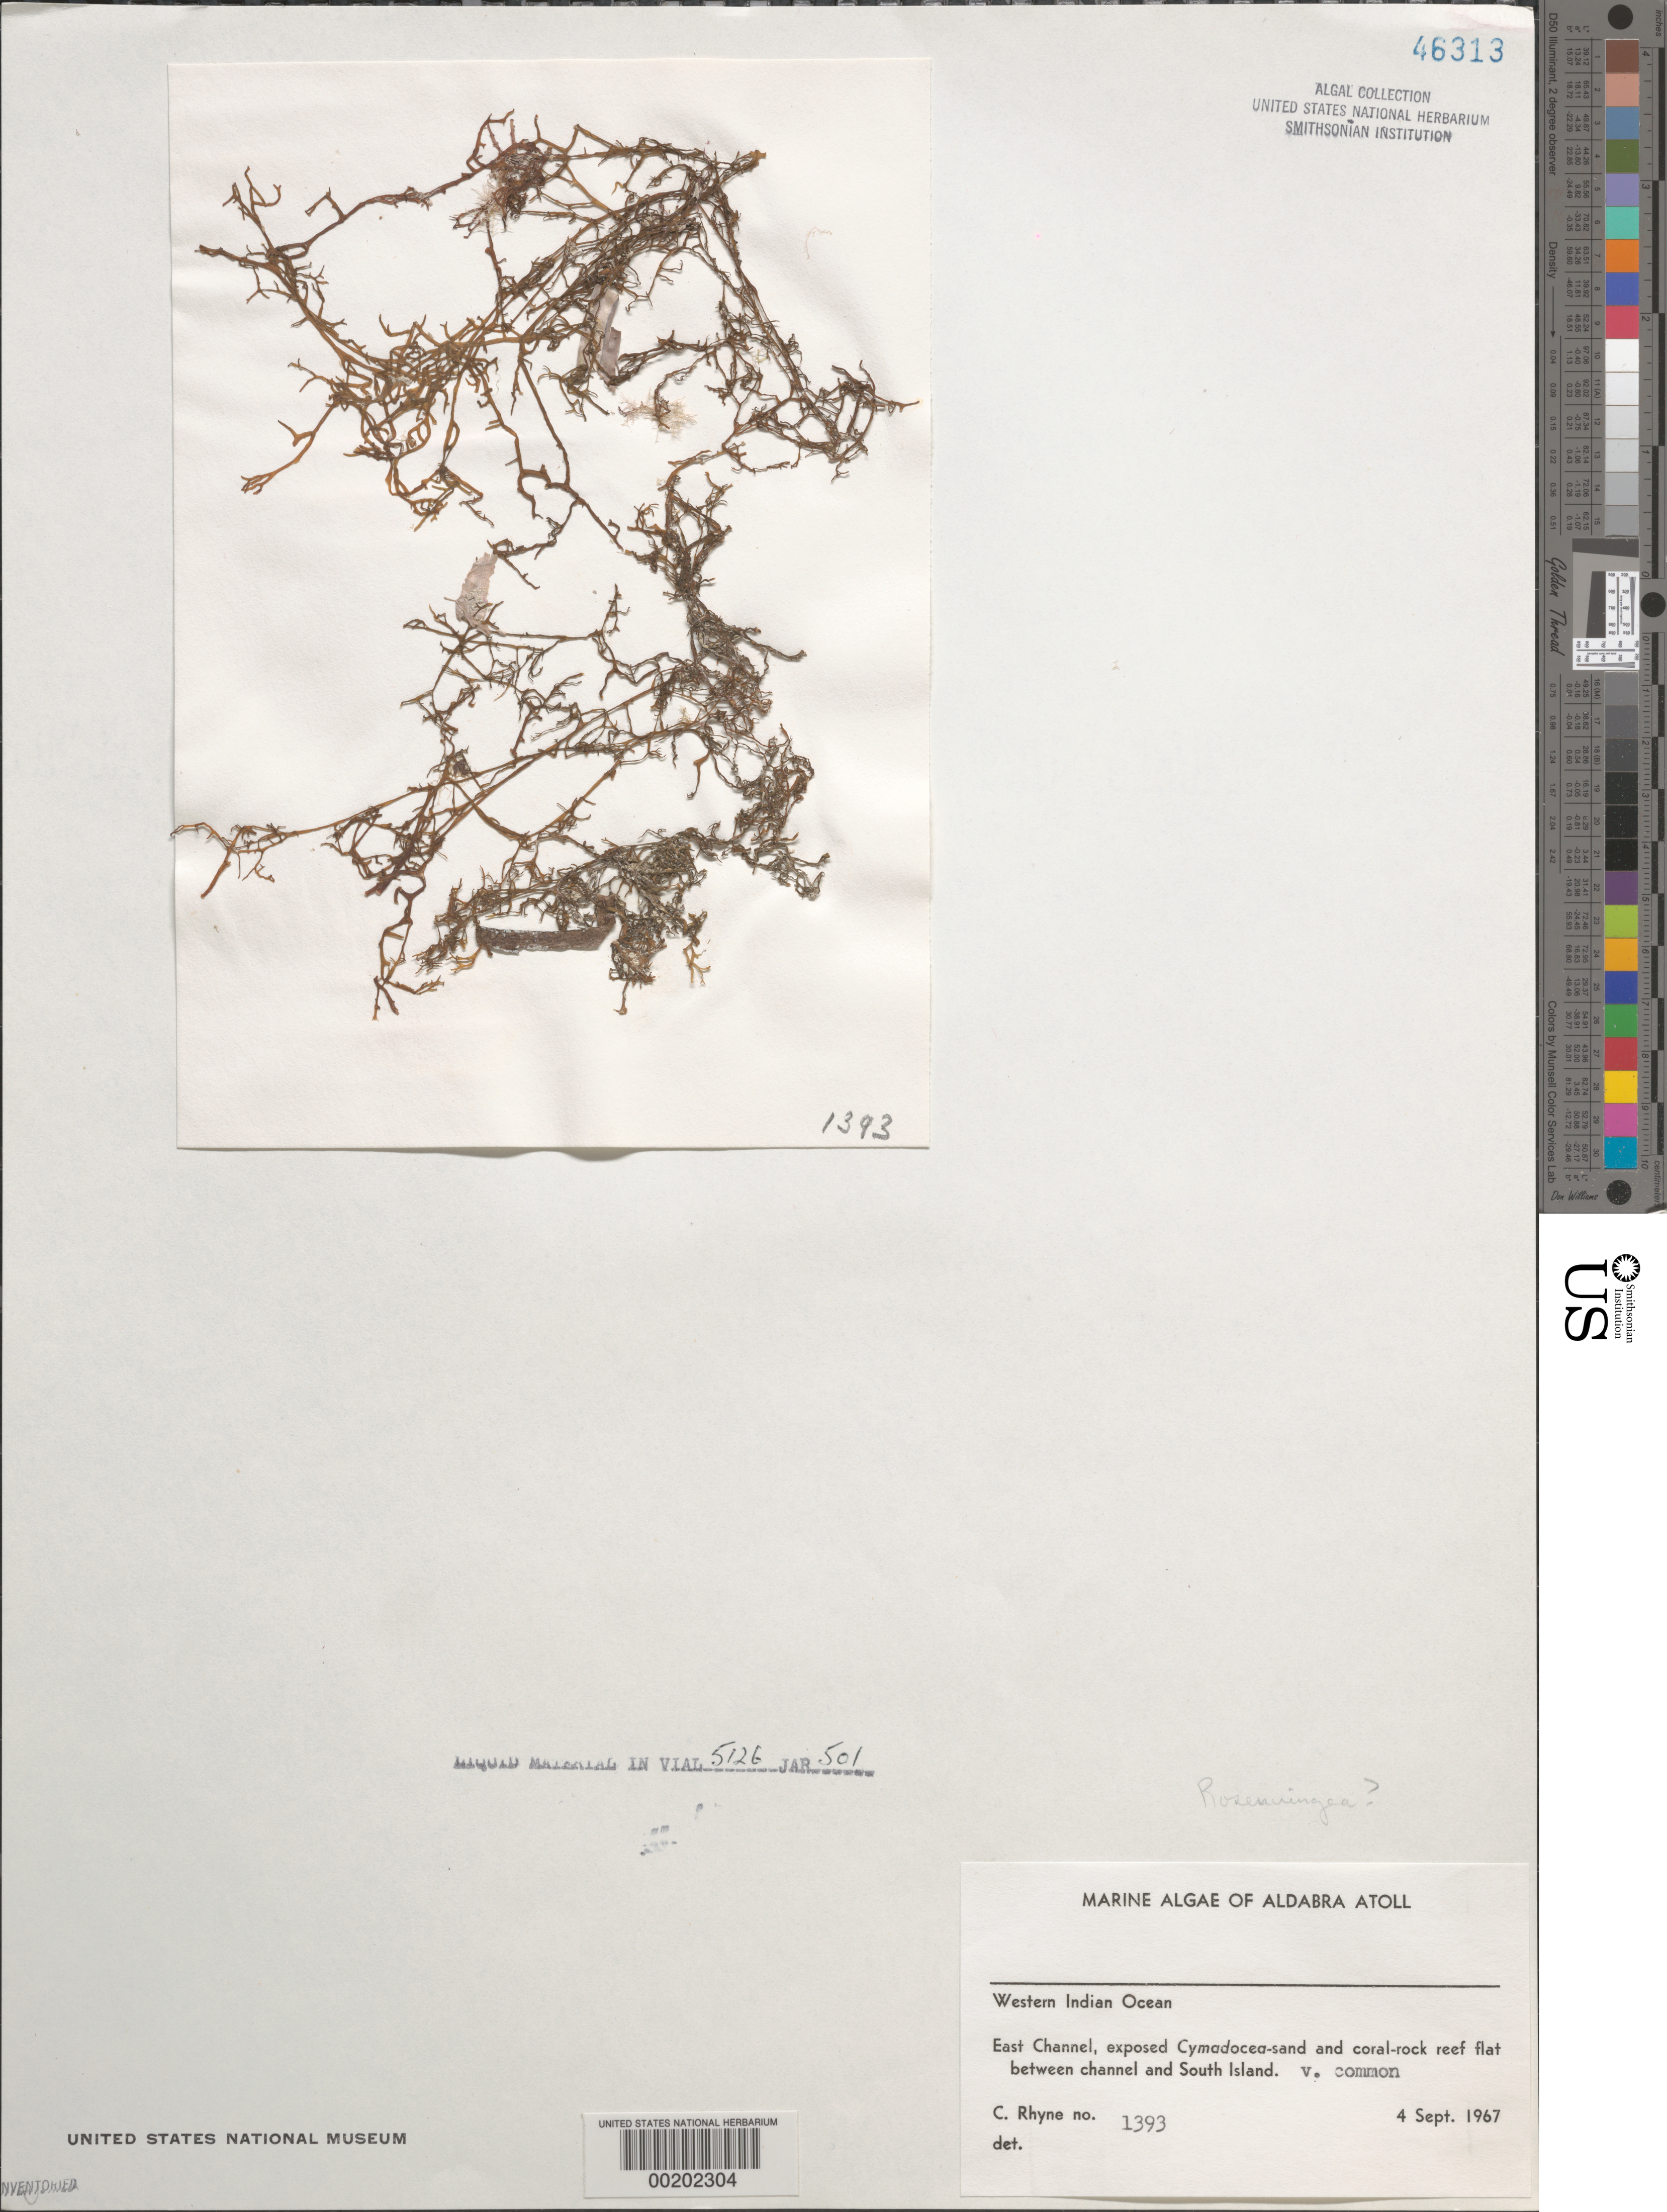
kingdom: Chromista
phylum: Ochrophyta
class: Phaeophyceae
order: Scytosiphonales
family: Scytosiphonaceae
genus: Rosenvingea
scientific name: Rosenvingea sp.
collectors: C. Rhyne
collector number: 1393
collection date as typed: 04 Sep 1967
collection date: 1967-09-04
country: Seychelles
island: Aldabra Atoll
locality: East Channel, between channel and South Island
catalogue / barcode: US 46313